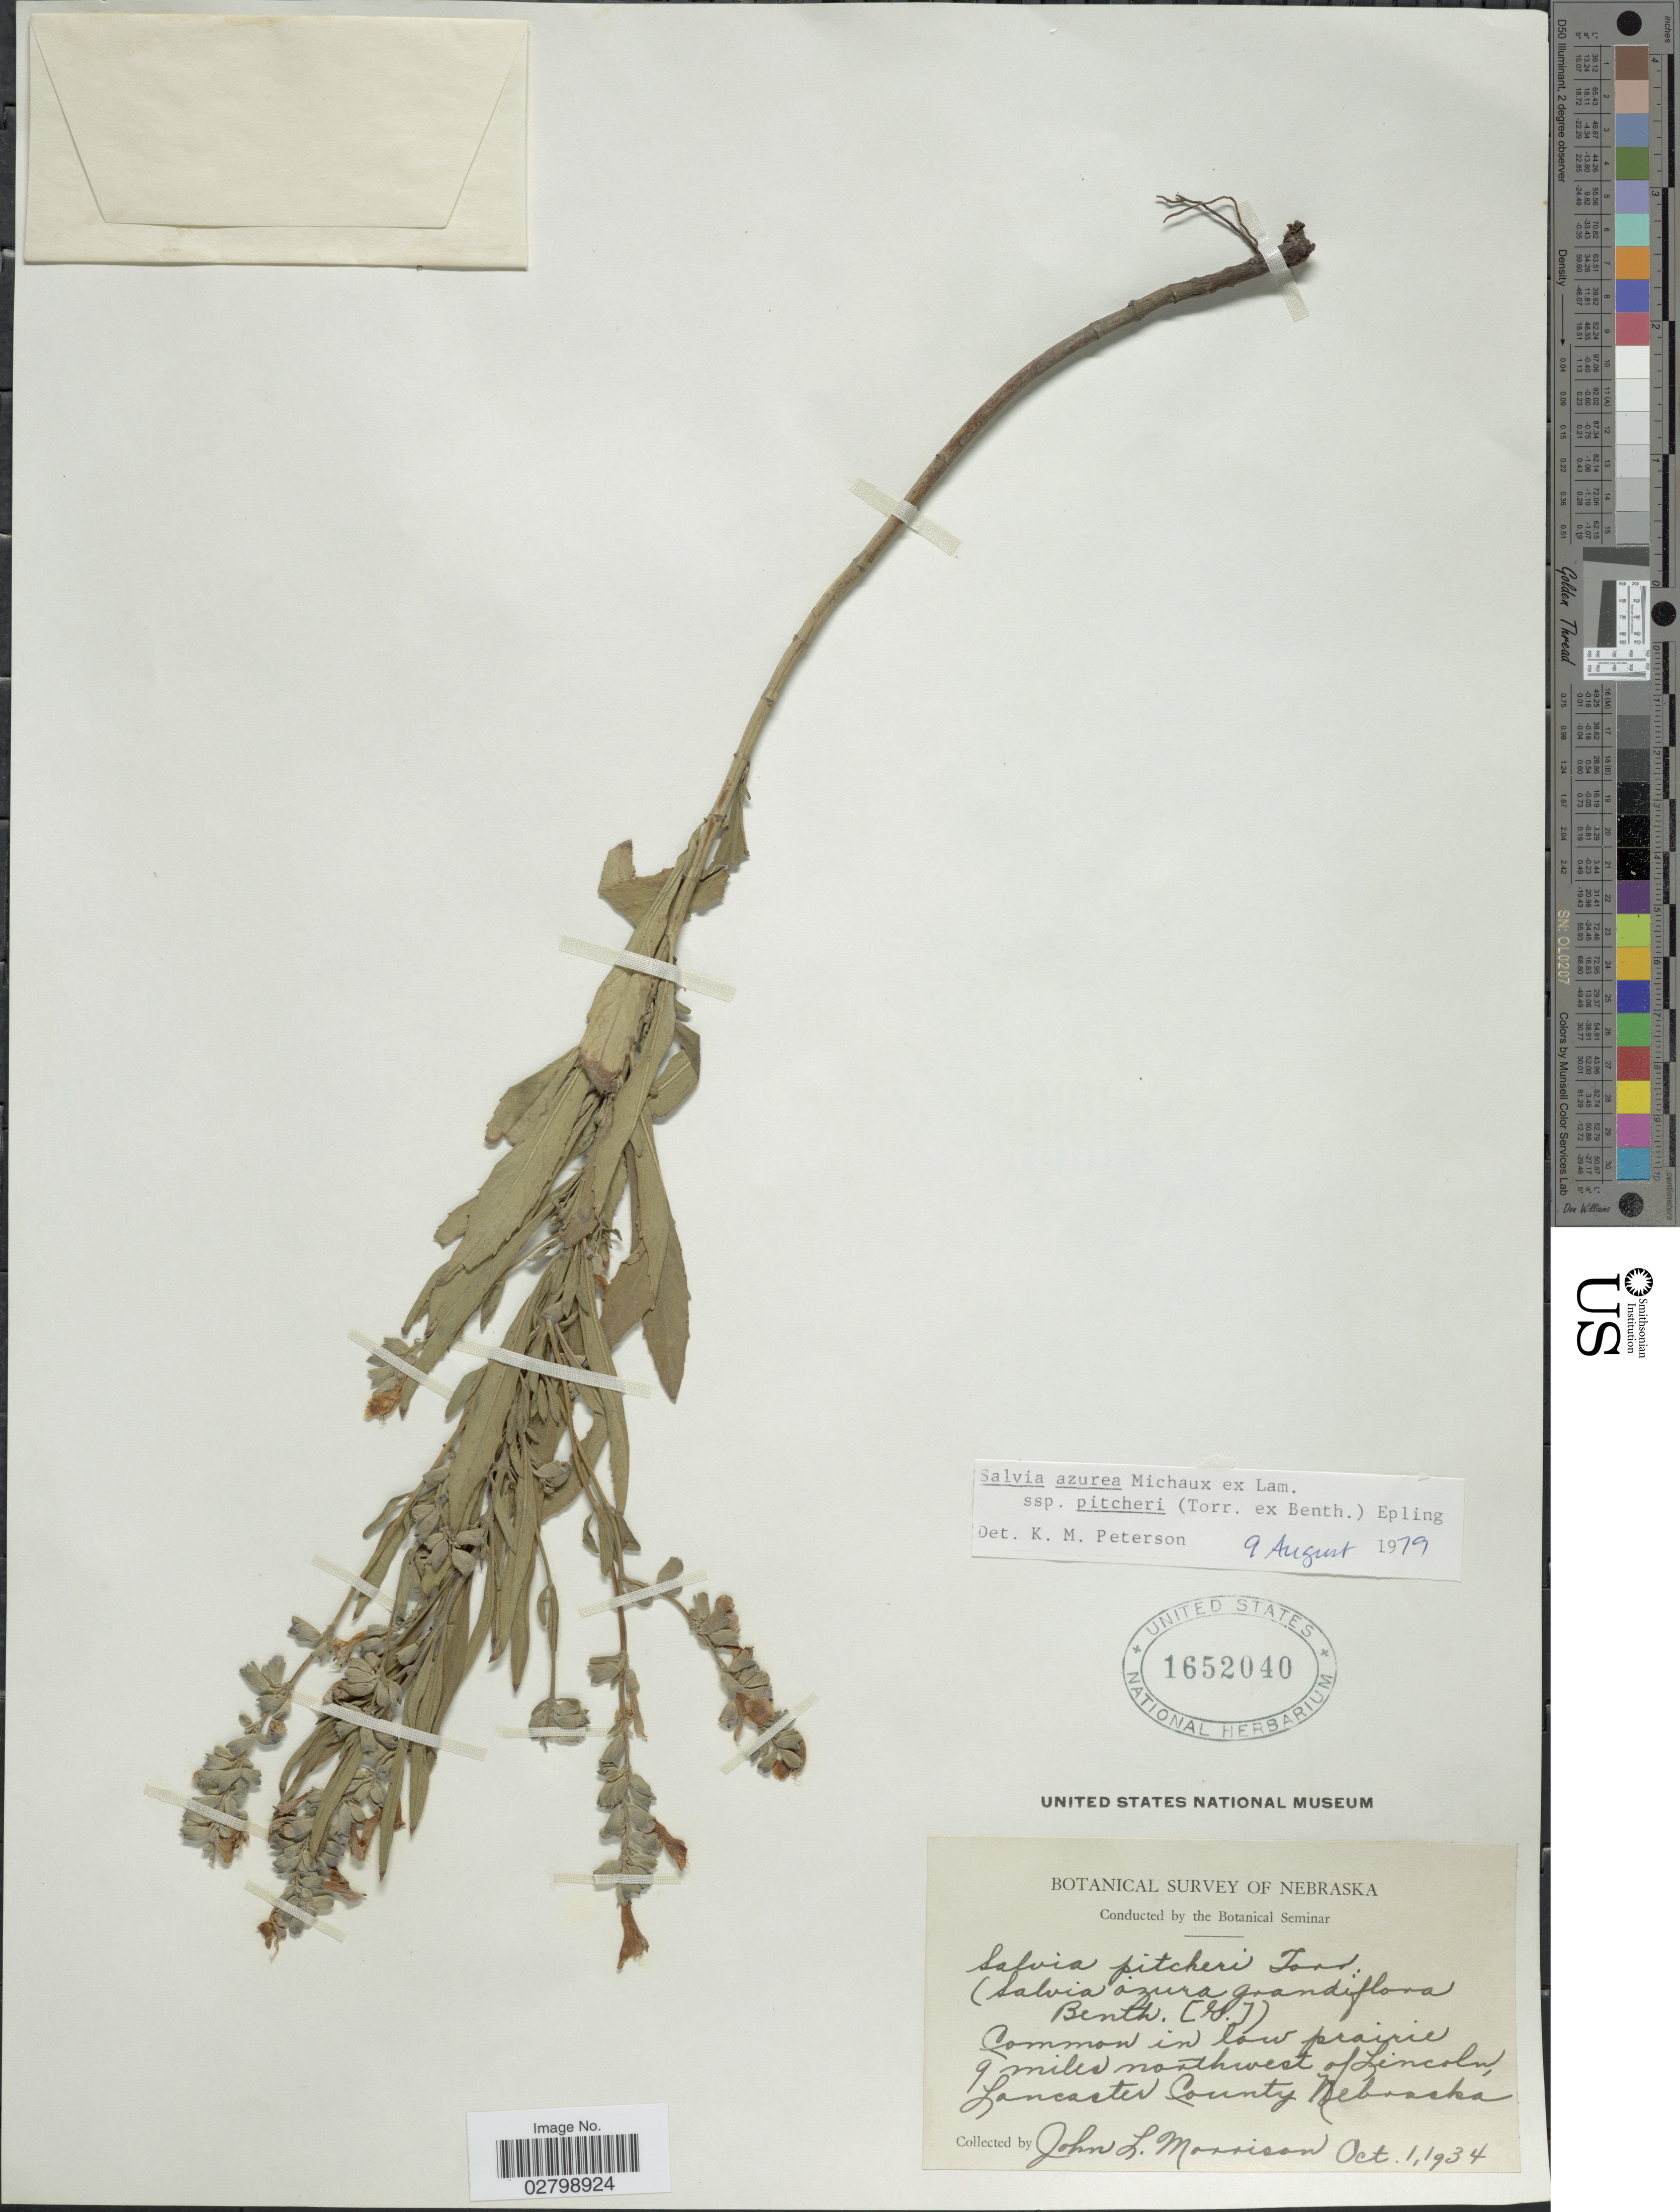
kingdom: Plantae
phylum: Tracheophyta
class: Magnoliopsida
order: Lamiales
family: Lamiaceae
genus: Salvia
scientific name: Salvia azurea subsp. pitcheri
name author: Michx. ex Lam.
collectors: J. Morrison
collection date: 1934-10-01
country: United States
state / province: Nebraska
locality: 9 miles northwest of Lincoln, Lancaster County.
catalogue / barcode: US 1652040